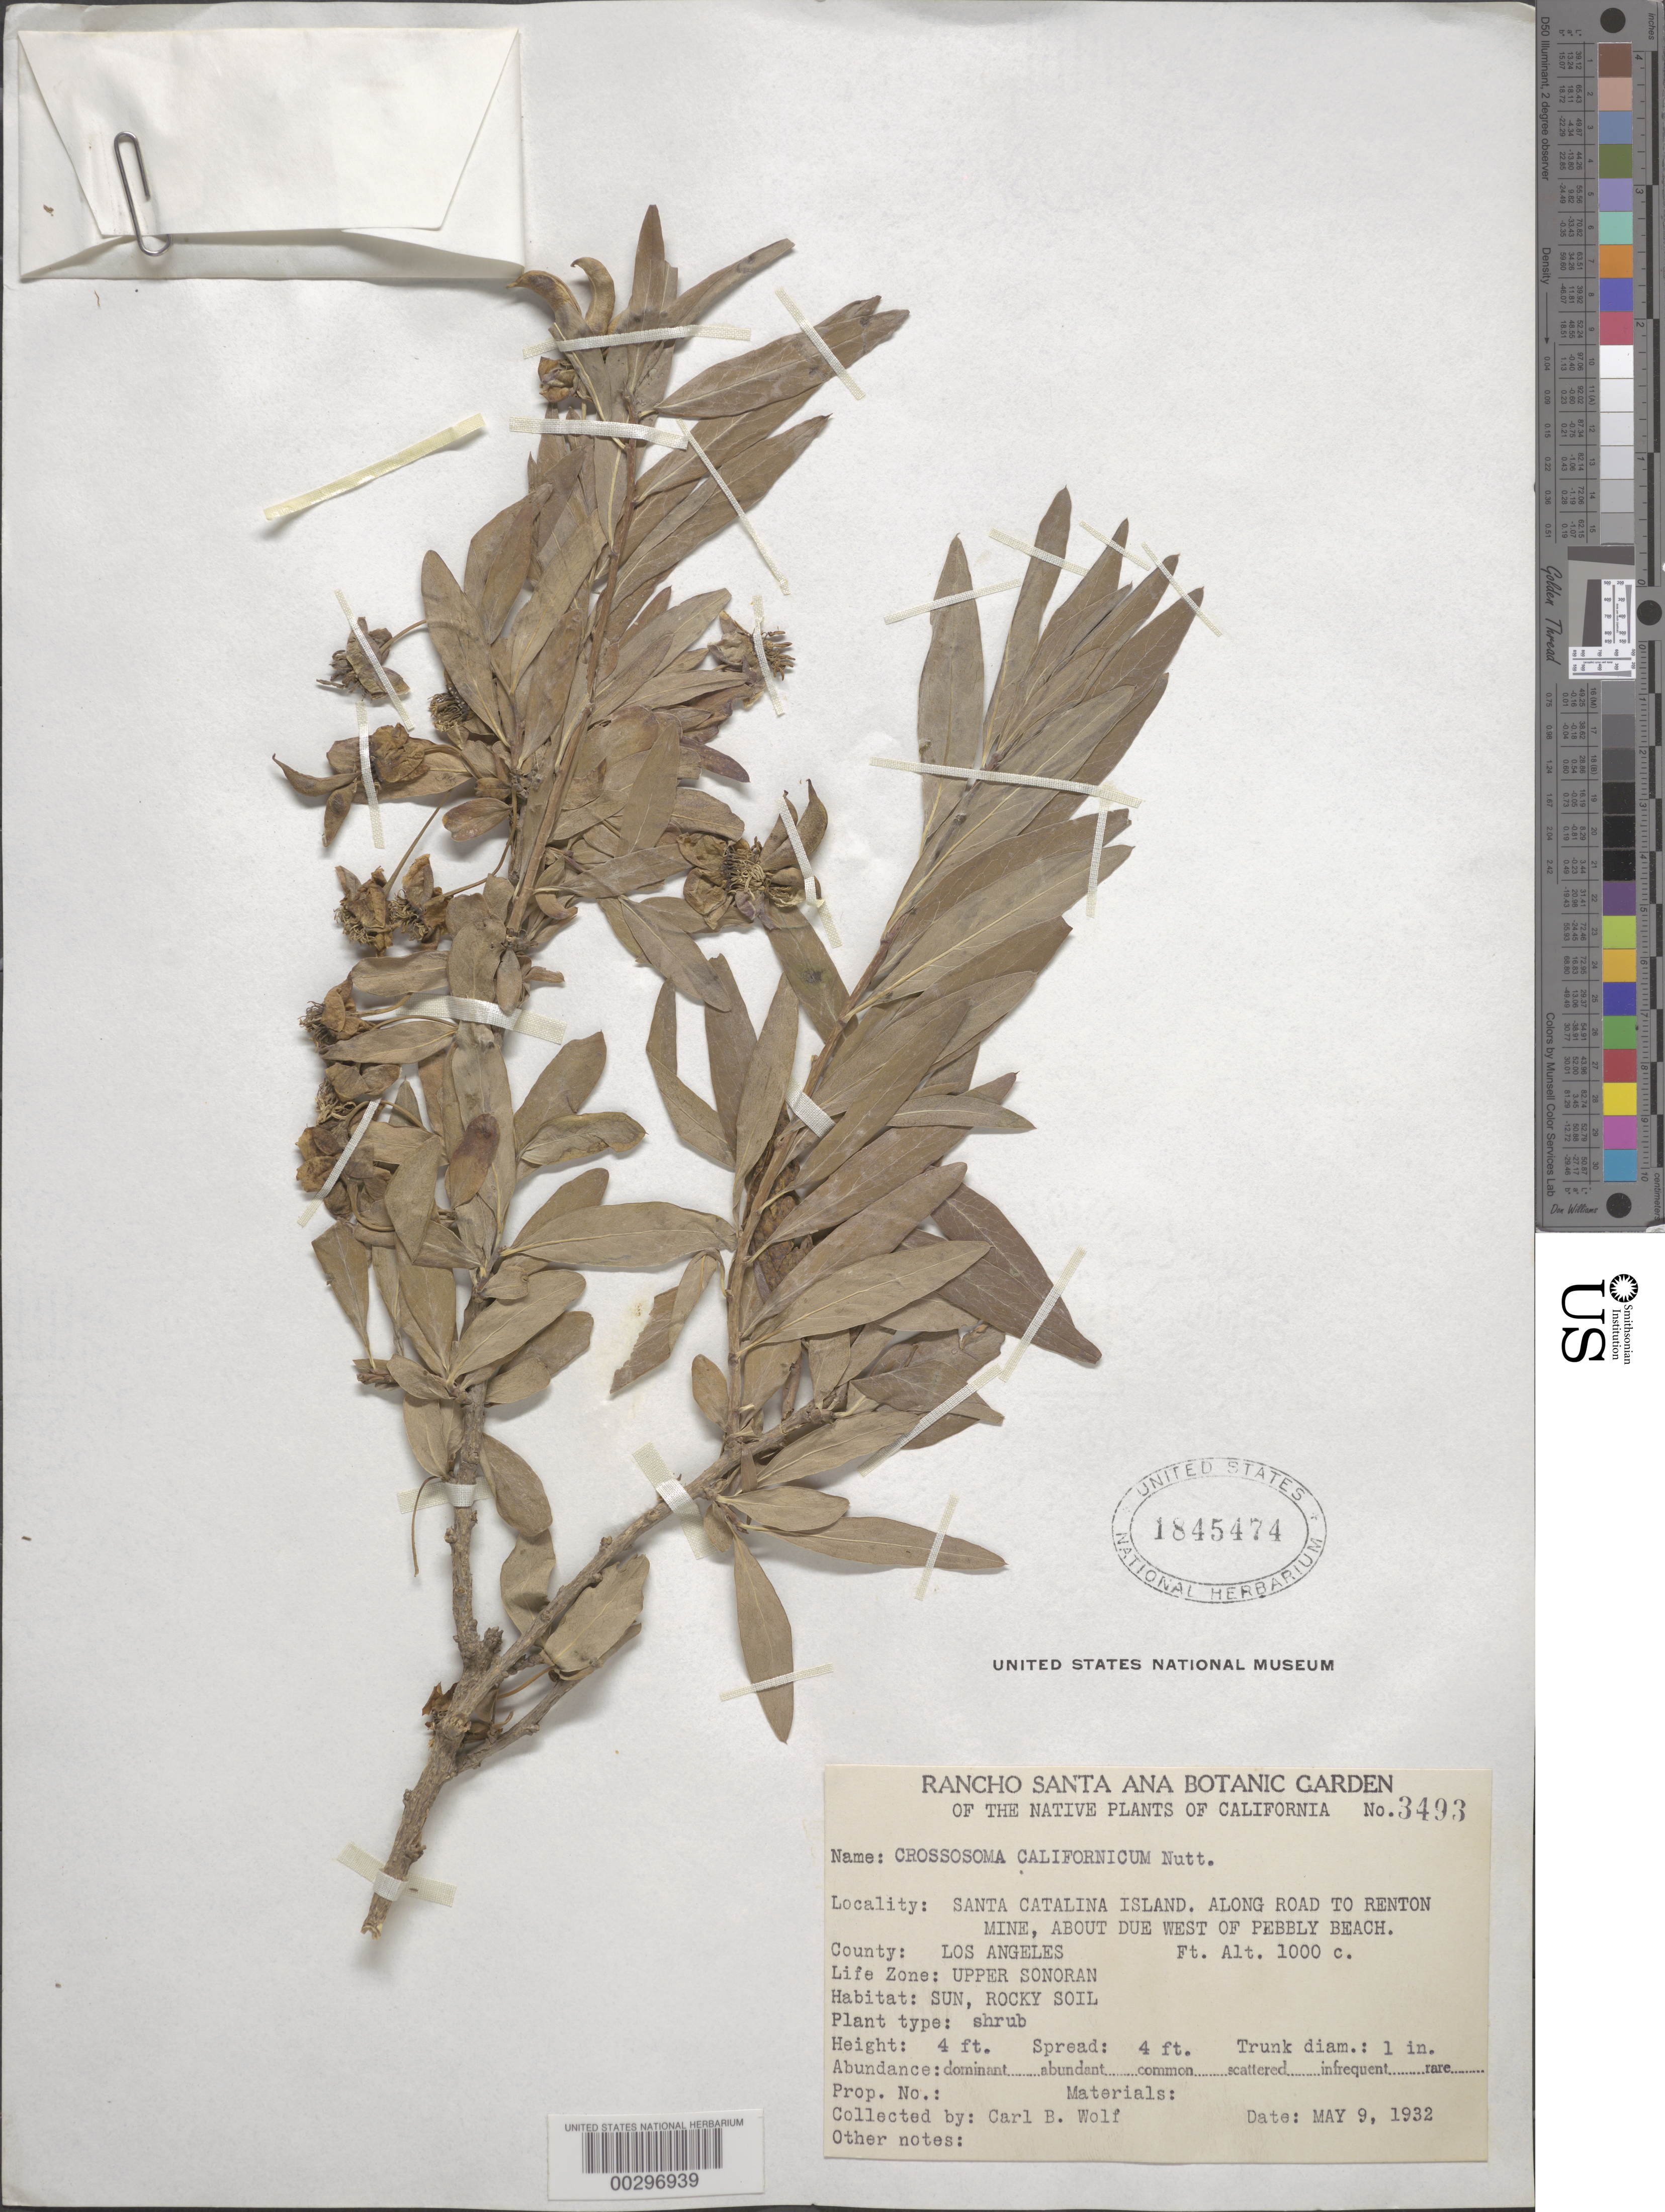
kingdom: Plantae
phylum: Tracheophyta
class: Magnoliopsida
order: Crossosomatales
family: Crossosomataceae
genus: Crossosoma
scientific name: Crossosoma californicum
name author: Nutt.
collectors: C. B. Wolf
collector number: Rsa Prop. 1487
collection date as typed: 09 May 1932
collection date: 1932-05-09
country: United States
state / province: California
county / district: Los Angeles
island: Santa Catalina Island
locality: Santa catalina i., w of pebbly beach, along rd. to renton mine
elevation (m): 305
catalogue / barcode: US 1845474